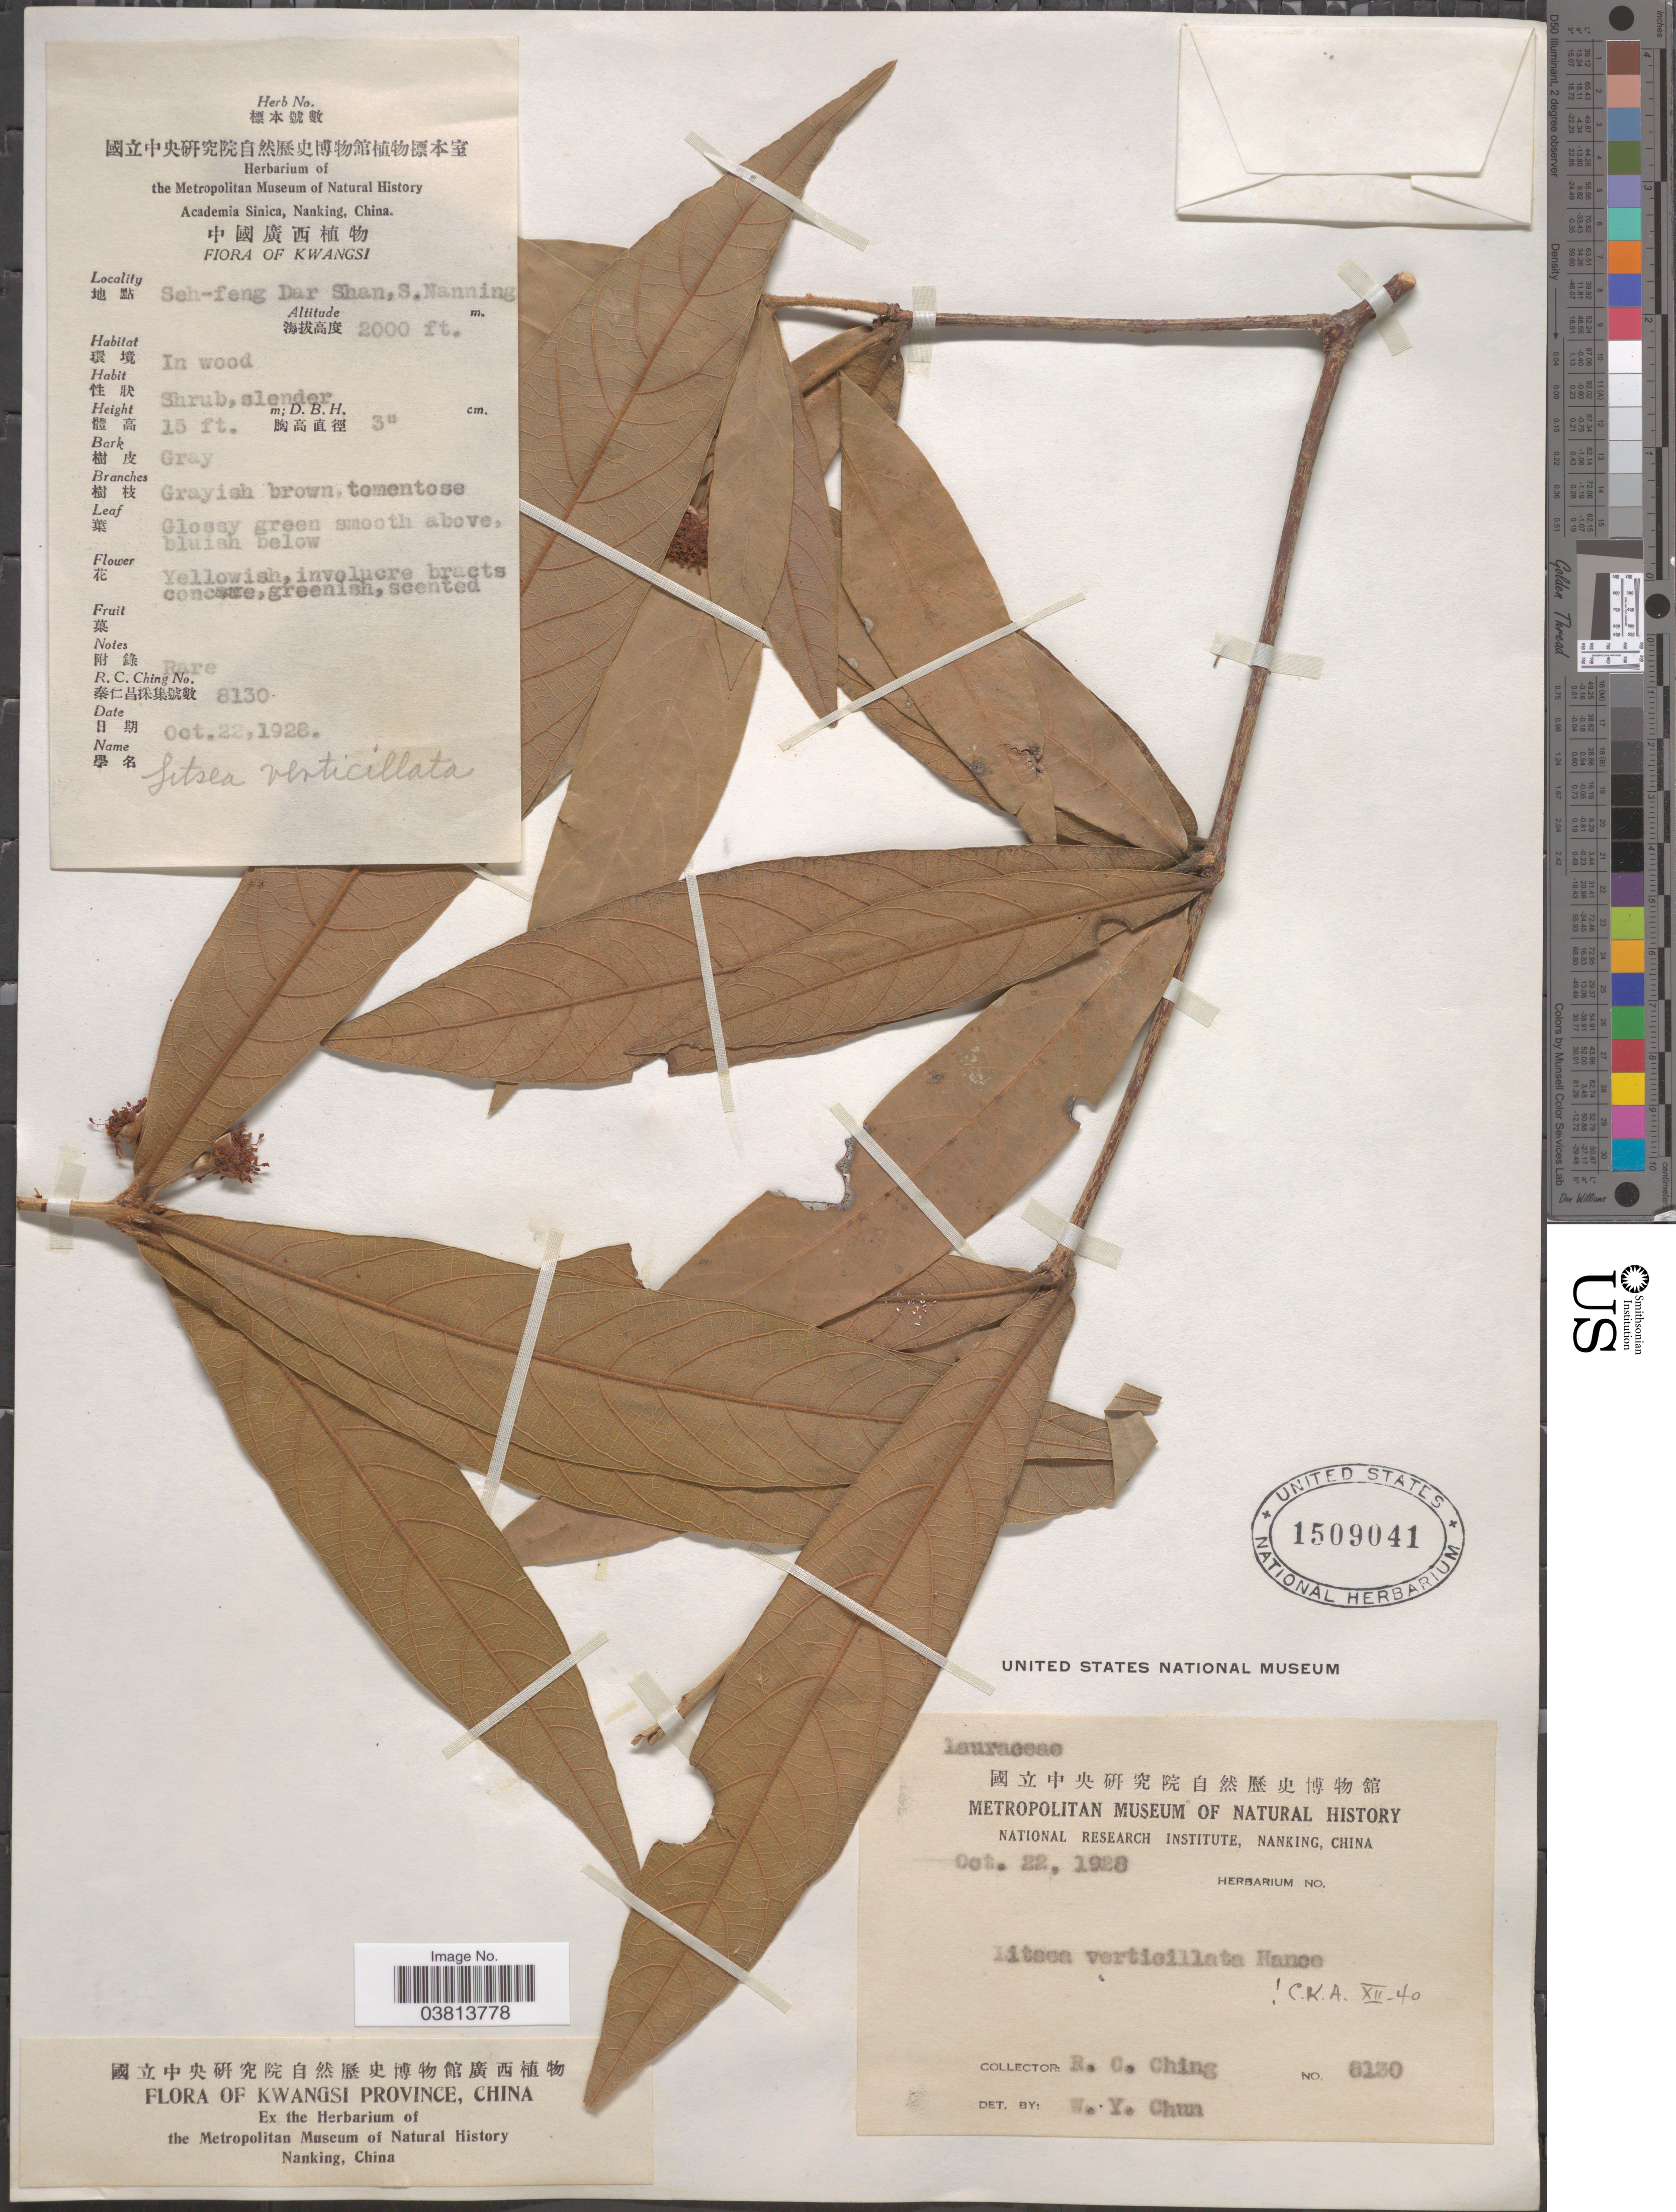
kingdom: Plantae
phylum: Tracheophyta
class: Magnoliopsida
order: Laurales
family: Lauraceae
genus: Litsea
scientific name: Litsea verticillata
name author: S. Vidal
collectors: R. C. Ching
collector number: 8130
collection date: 1928-10-22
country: China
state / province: Guangxi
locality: Kwangsi. Seh-feng Dar Shan, S. Nanning.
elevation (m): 610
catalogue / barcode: US 1509041